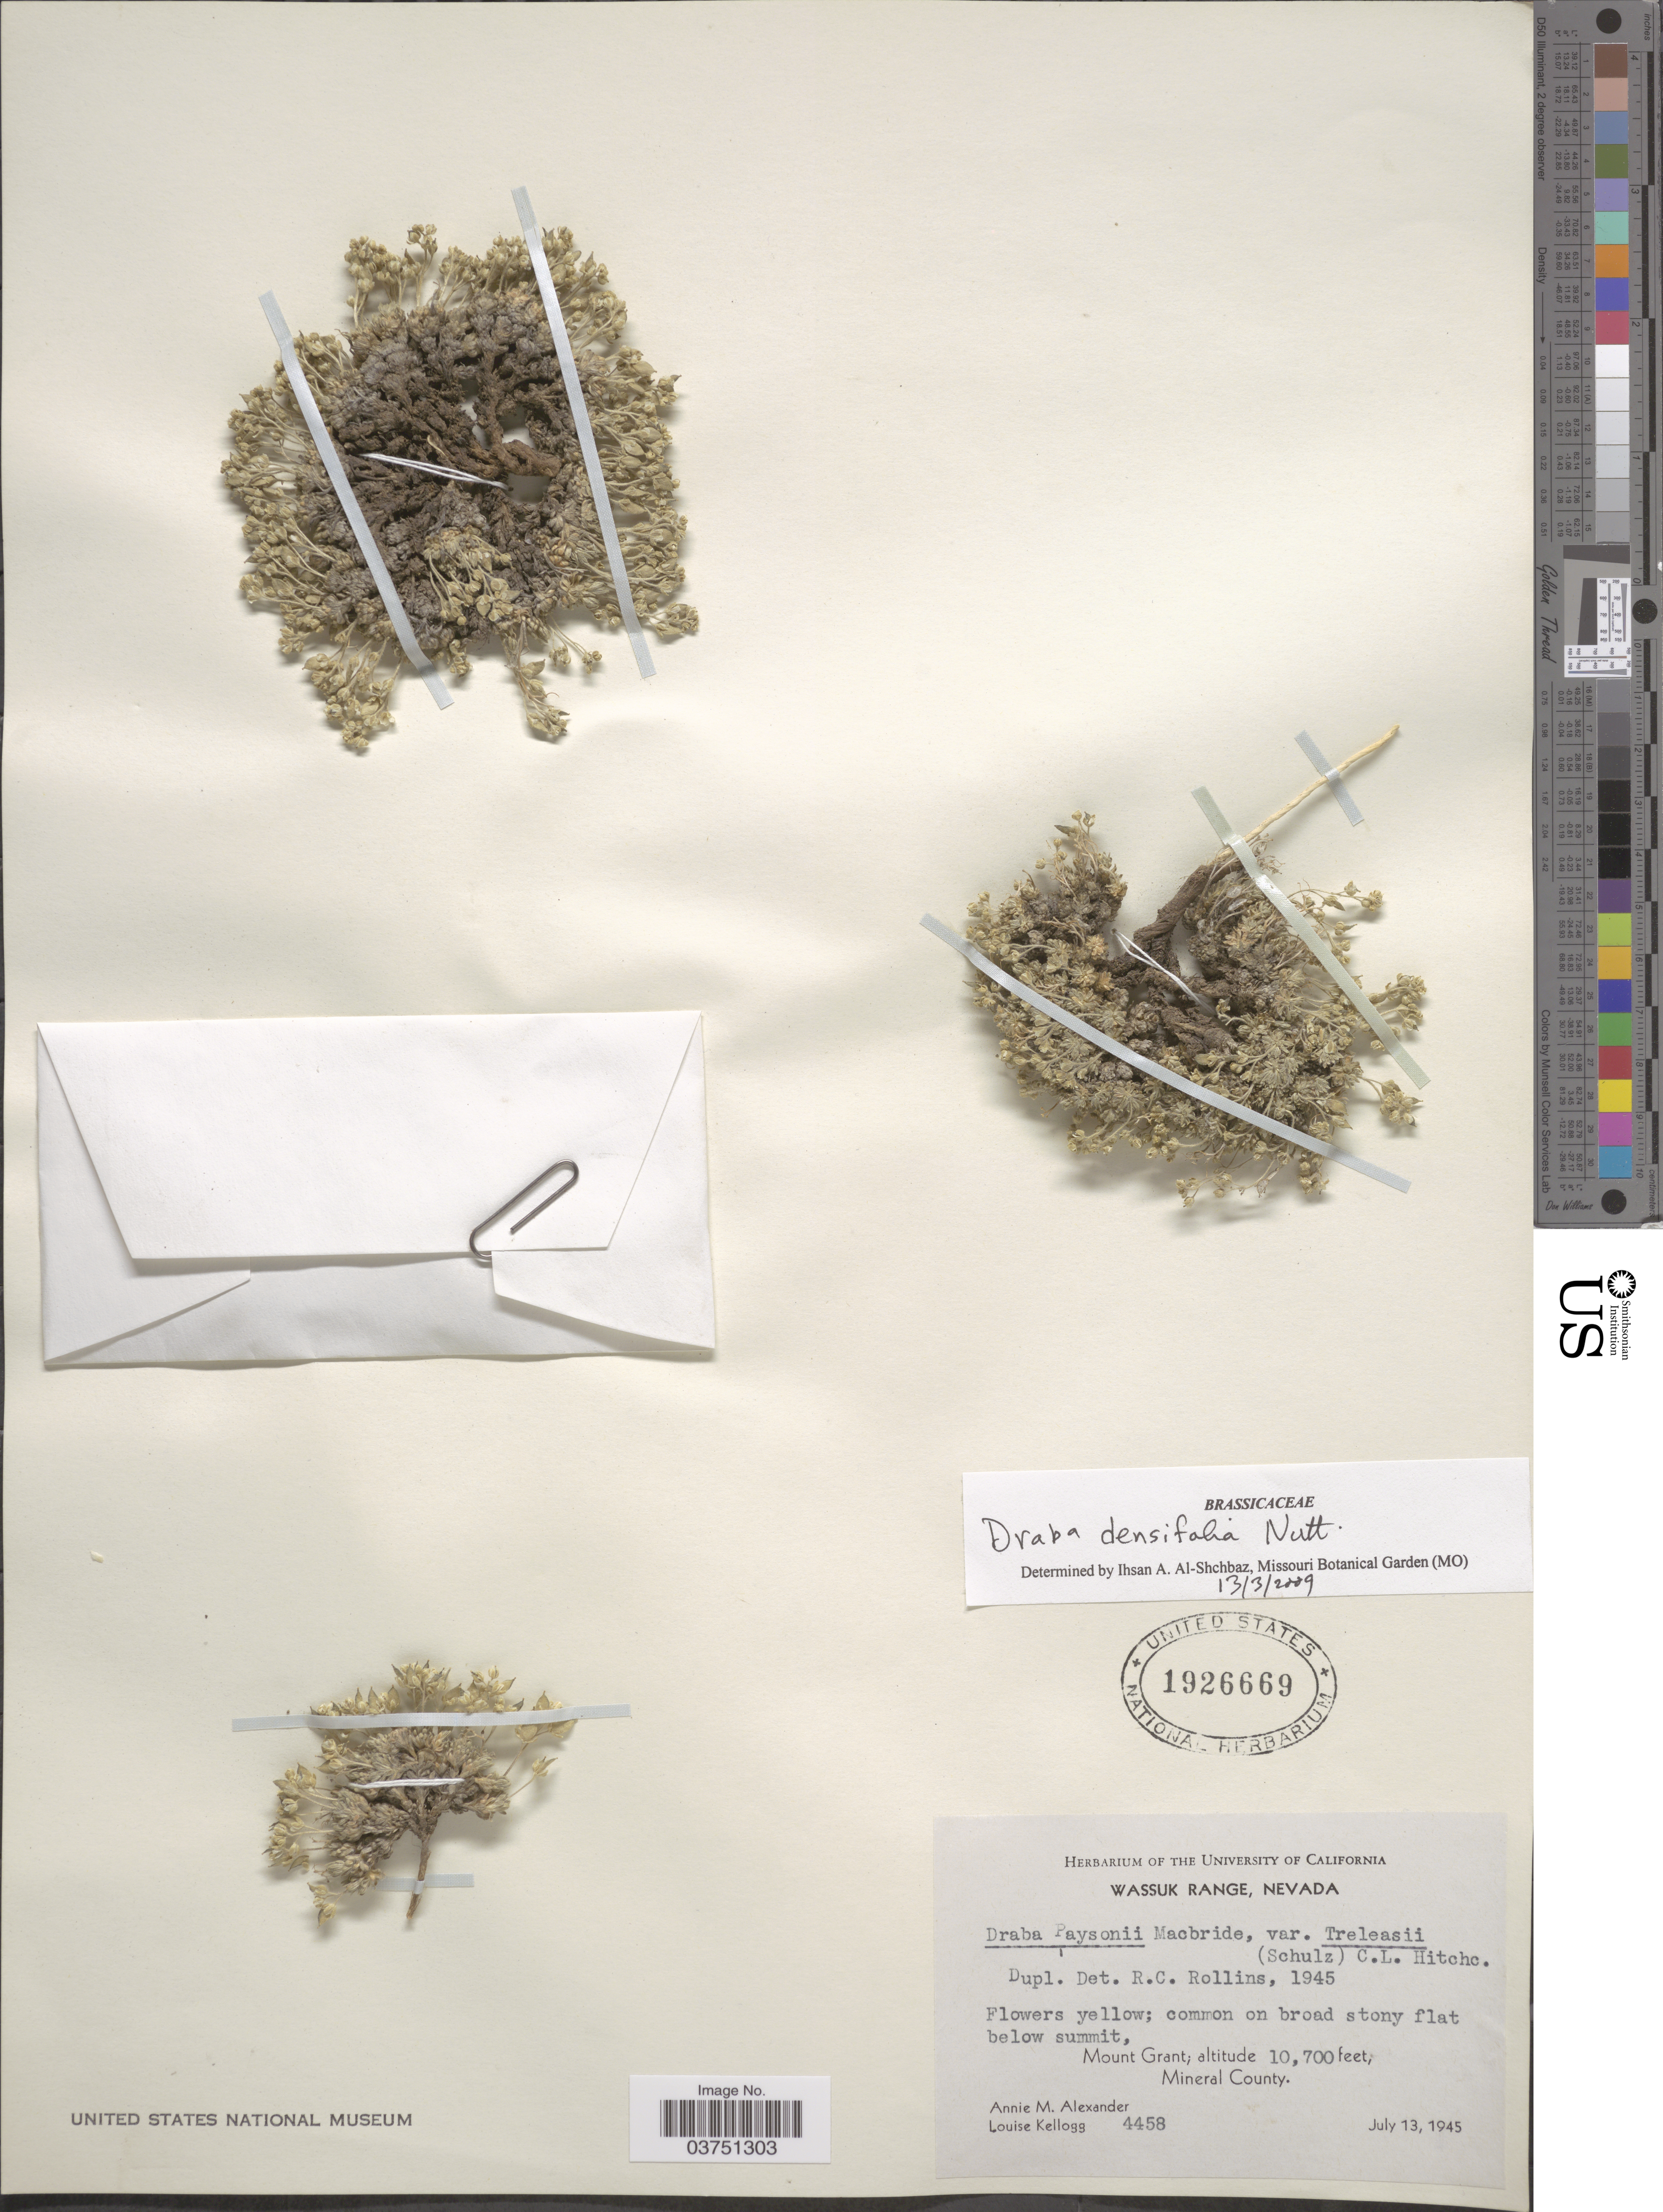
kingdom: Plantae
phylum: Tracheophyta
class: Magnoliopsida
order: Brassicales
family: Brassicaceae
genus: Draba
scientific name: Draba densifolia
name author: Nutt.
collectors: A. M. Alexander & L. Kellogg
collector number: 4458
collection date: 1945-07-13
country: United States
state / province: Nevada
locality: Wassuk Range; Mount Grant. Mineral County.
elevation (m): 3261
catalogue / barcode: US 1926669